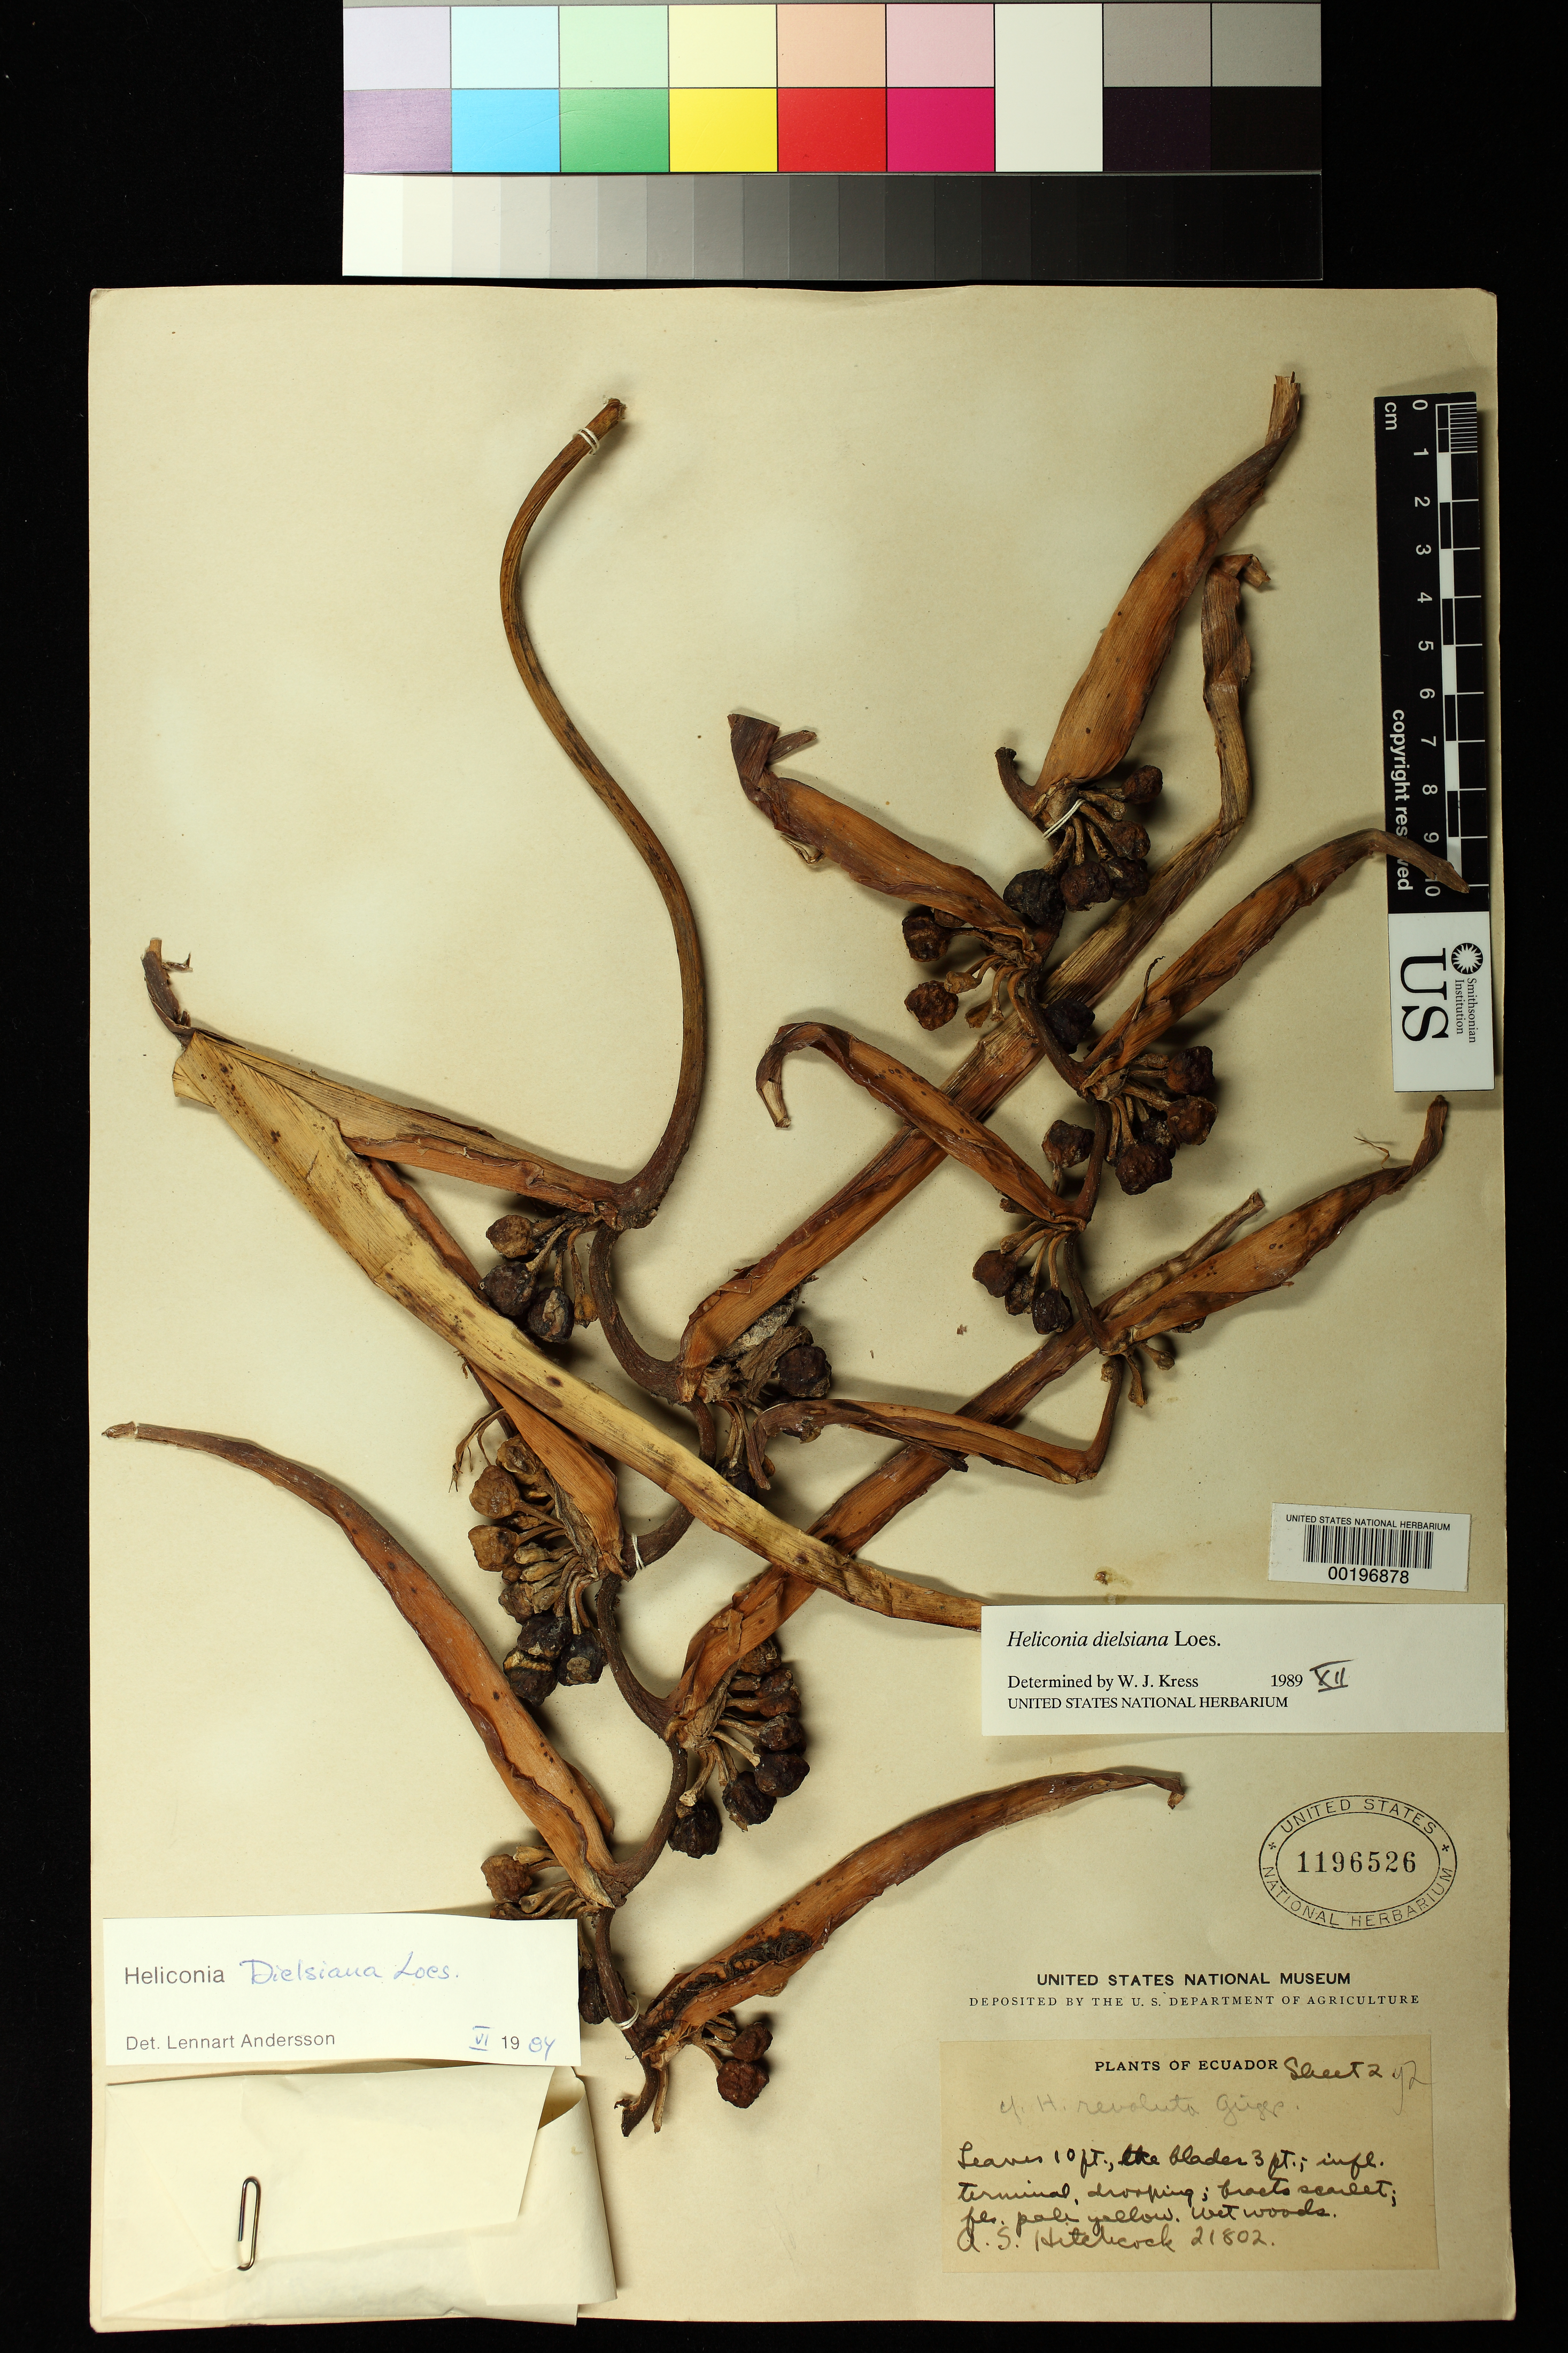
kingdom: Plantae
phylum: Tracheophyta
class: Liliopsida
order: Zingiberales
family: Heliconiaceae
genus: Heliconia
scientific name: Heliconia dielsiana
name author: Loes.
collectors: A. S. Hitchcock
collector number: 21802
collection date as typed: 25 Sep 1923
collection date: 1923-09-25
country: Ecuador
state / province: Tungurahua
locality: Valley of pastaza River, between banos and cashurco, 8 hours E of banos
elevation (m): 1300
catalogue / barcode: US 1196526